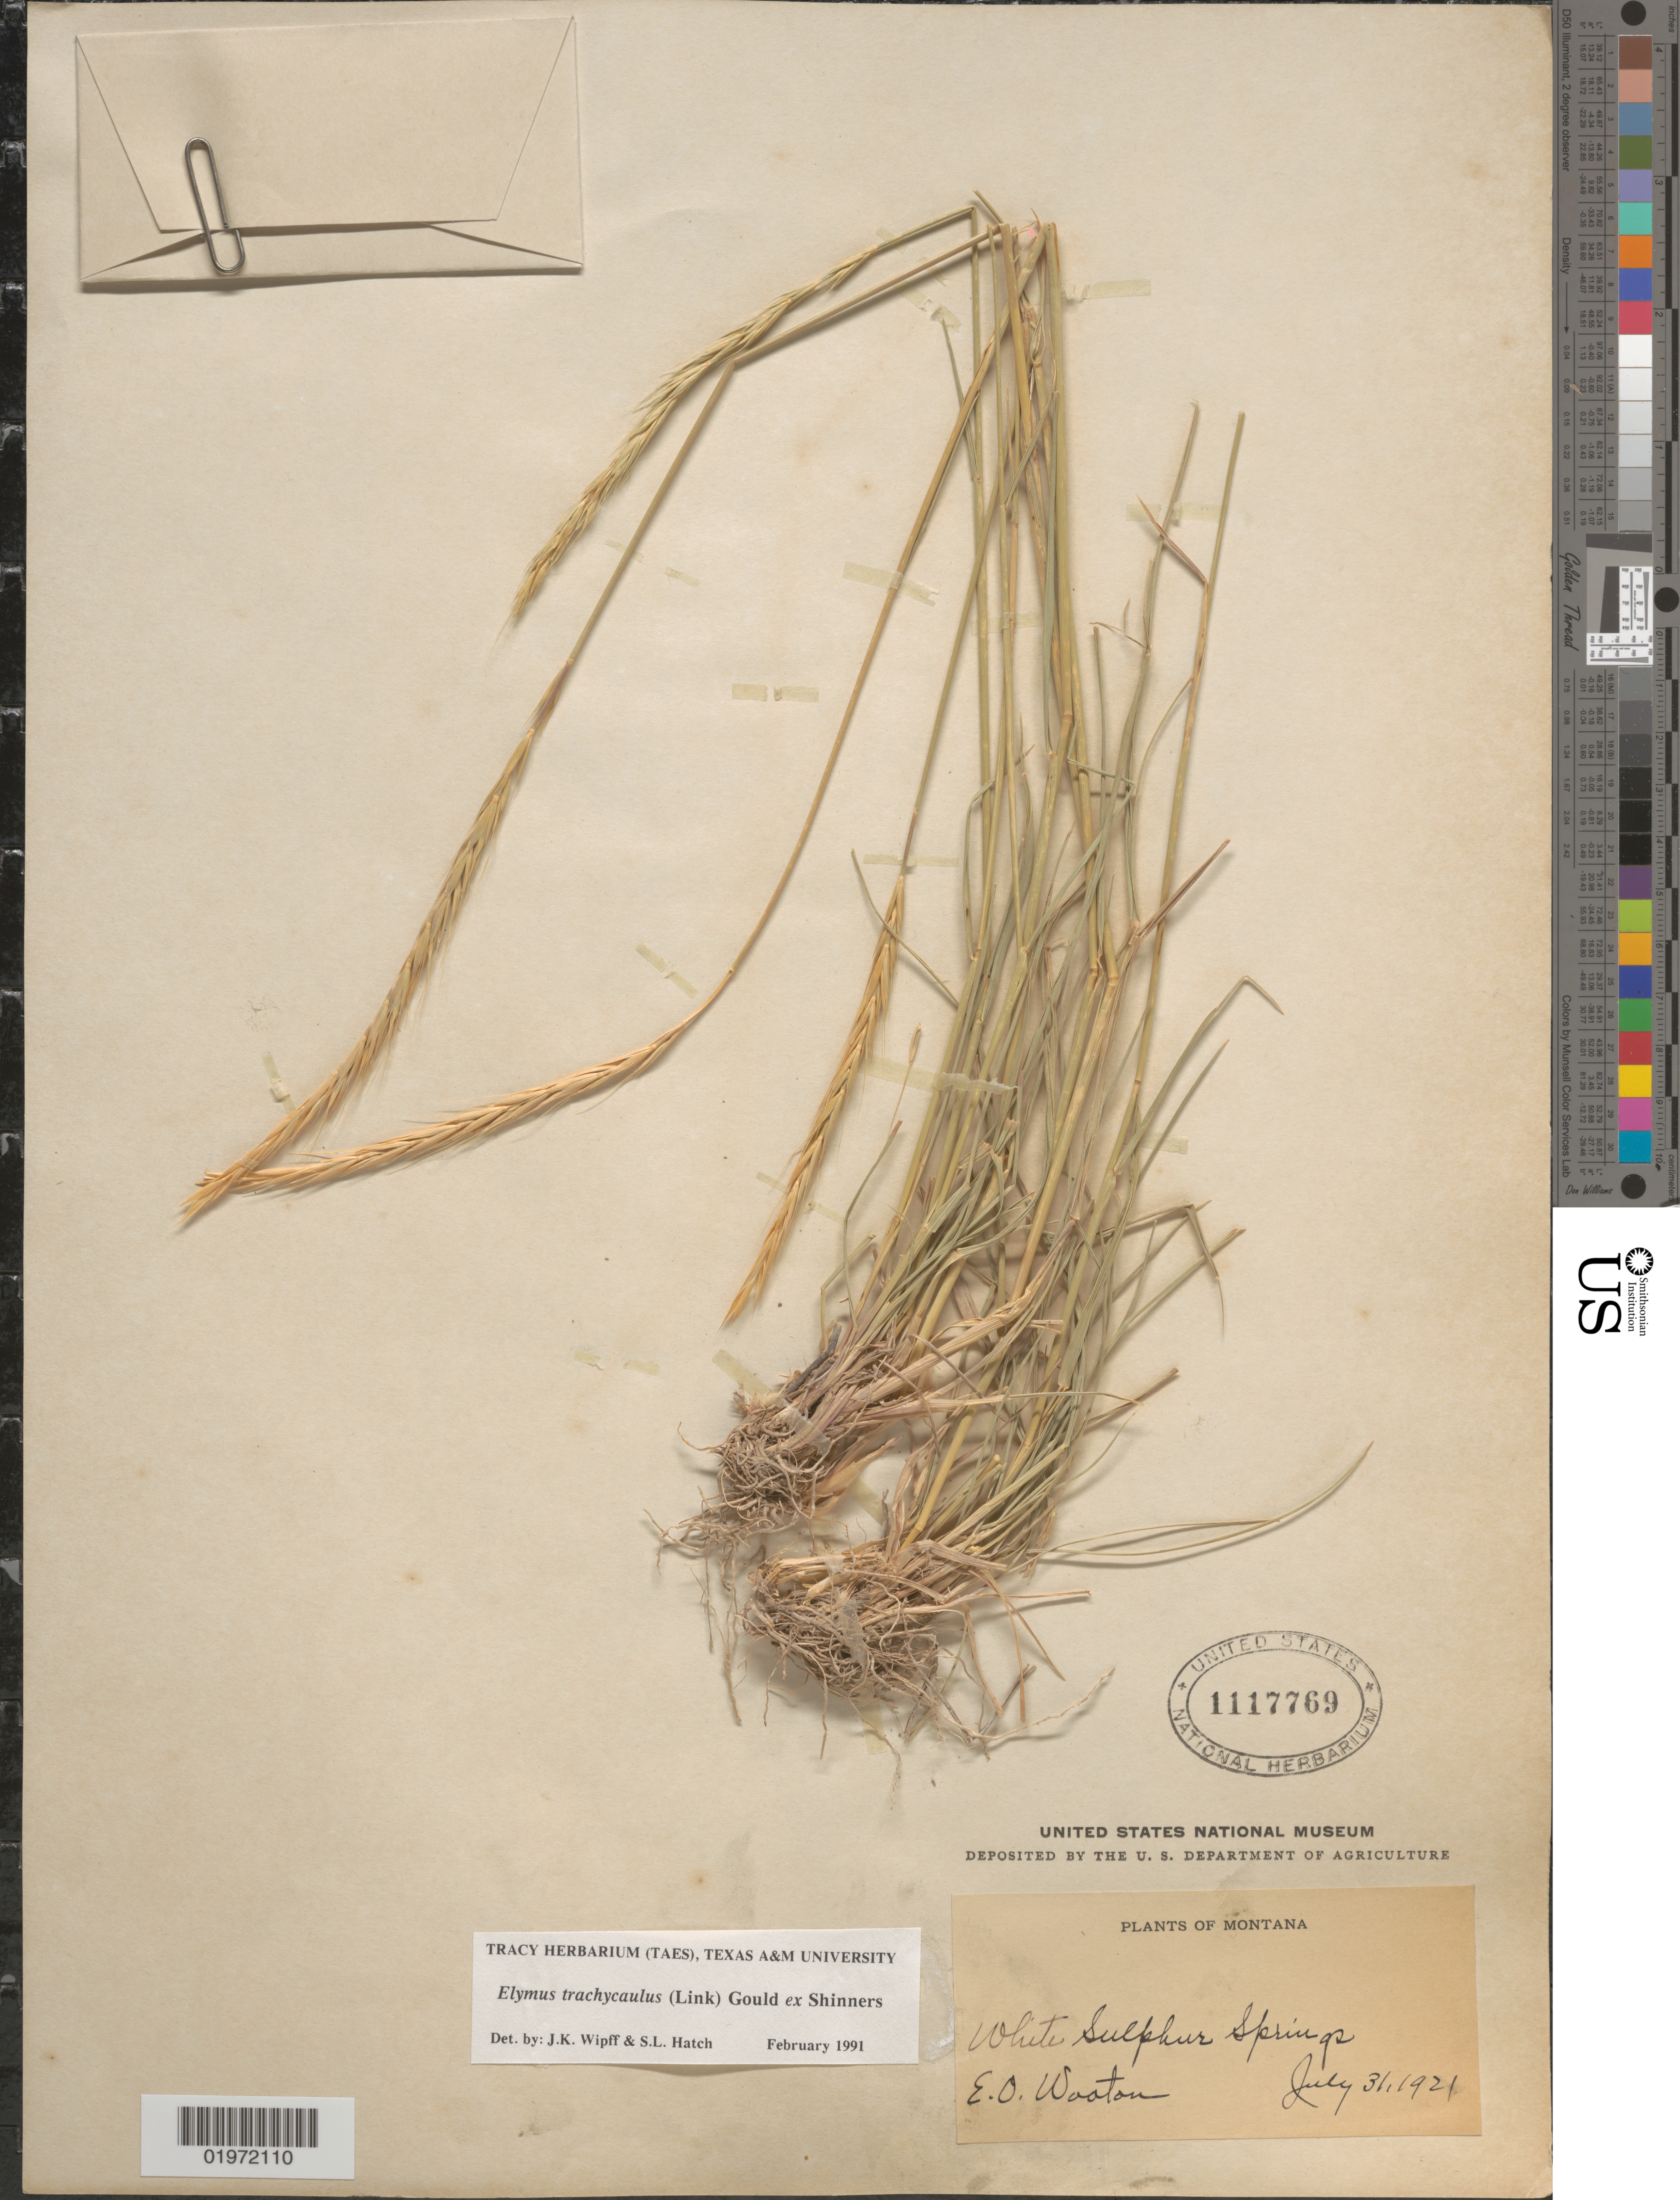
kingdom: Plantae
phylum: Tracheophyta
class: Liliopsida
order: Poales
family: Poaceae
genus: Elymus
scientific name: Elymus trachycaulus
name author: (Link) Gould ex Shinners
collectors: E. O. Wooton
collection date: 1921-07-31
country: United States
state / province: Montana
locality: White Sulphur Springs.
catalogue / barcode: US 1117769